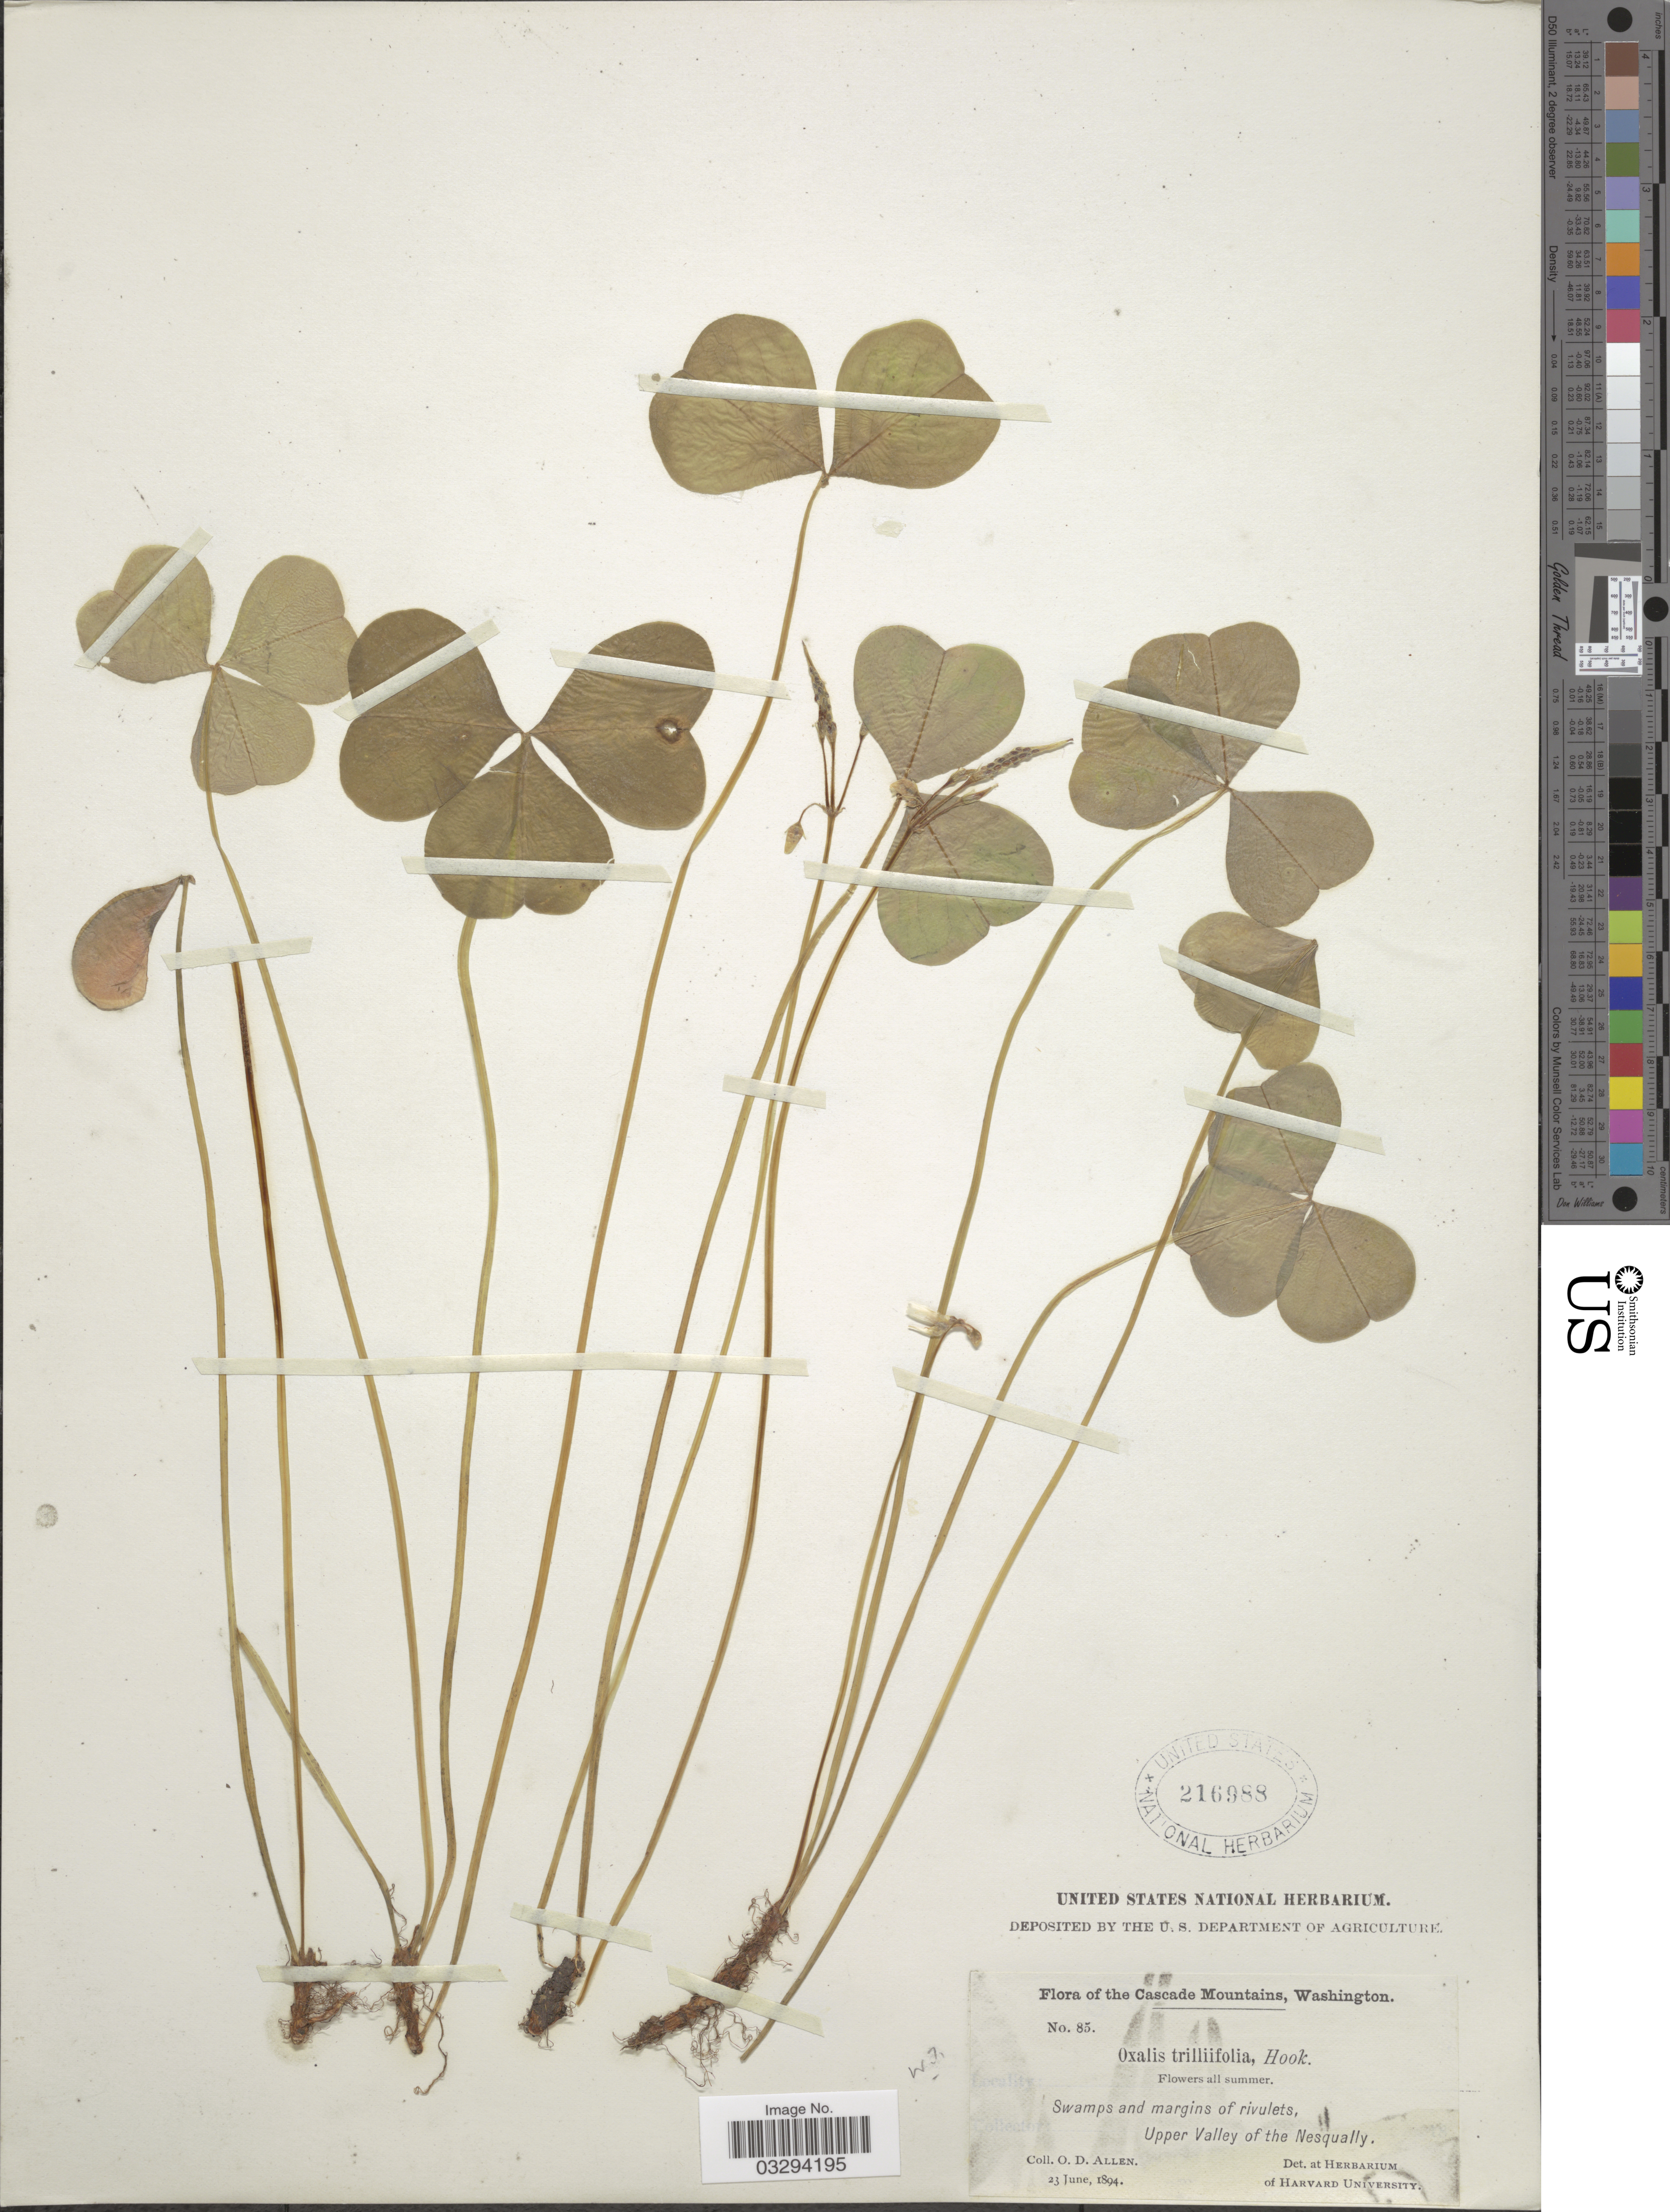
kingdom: Plantae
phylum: Tracheophyta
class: Magnoliopsida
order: Oxalidales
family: Oxalidaceae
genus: Oxalis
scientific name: Oxalis trilliifolia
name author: Hook.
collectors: O. D. Allen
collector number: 85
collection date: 1894-06-23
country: United States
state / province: Washington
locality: The Cascade Mountains. Upper Valley of the Nesqually.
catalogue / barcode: US 216988